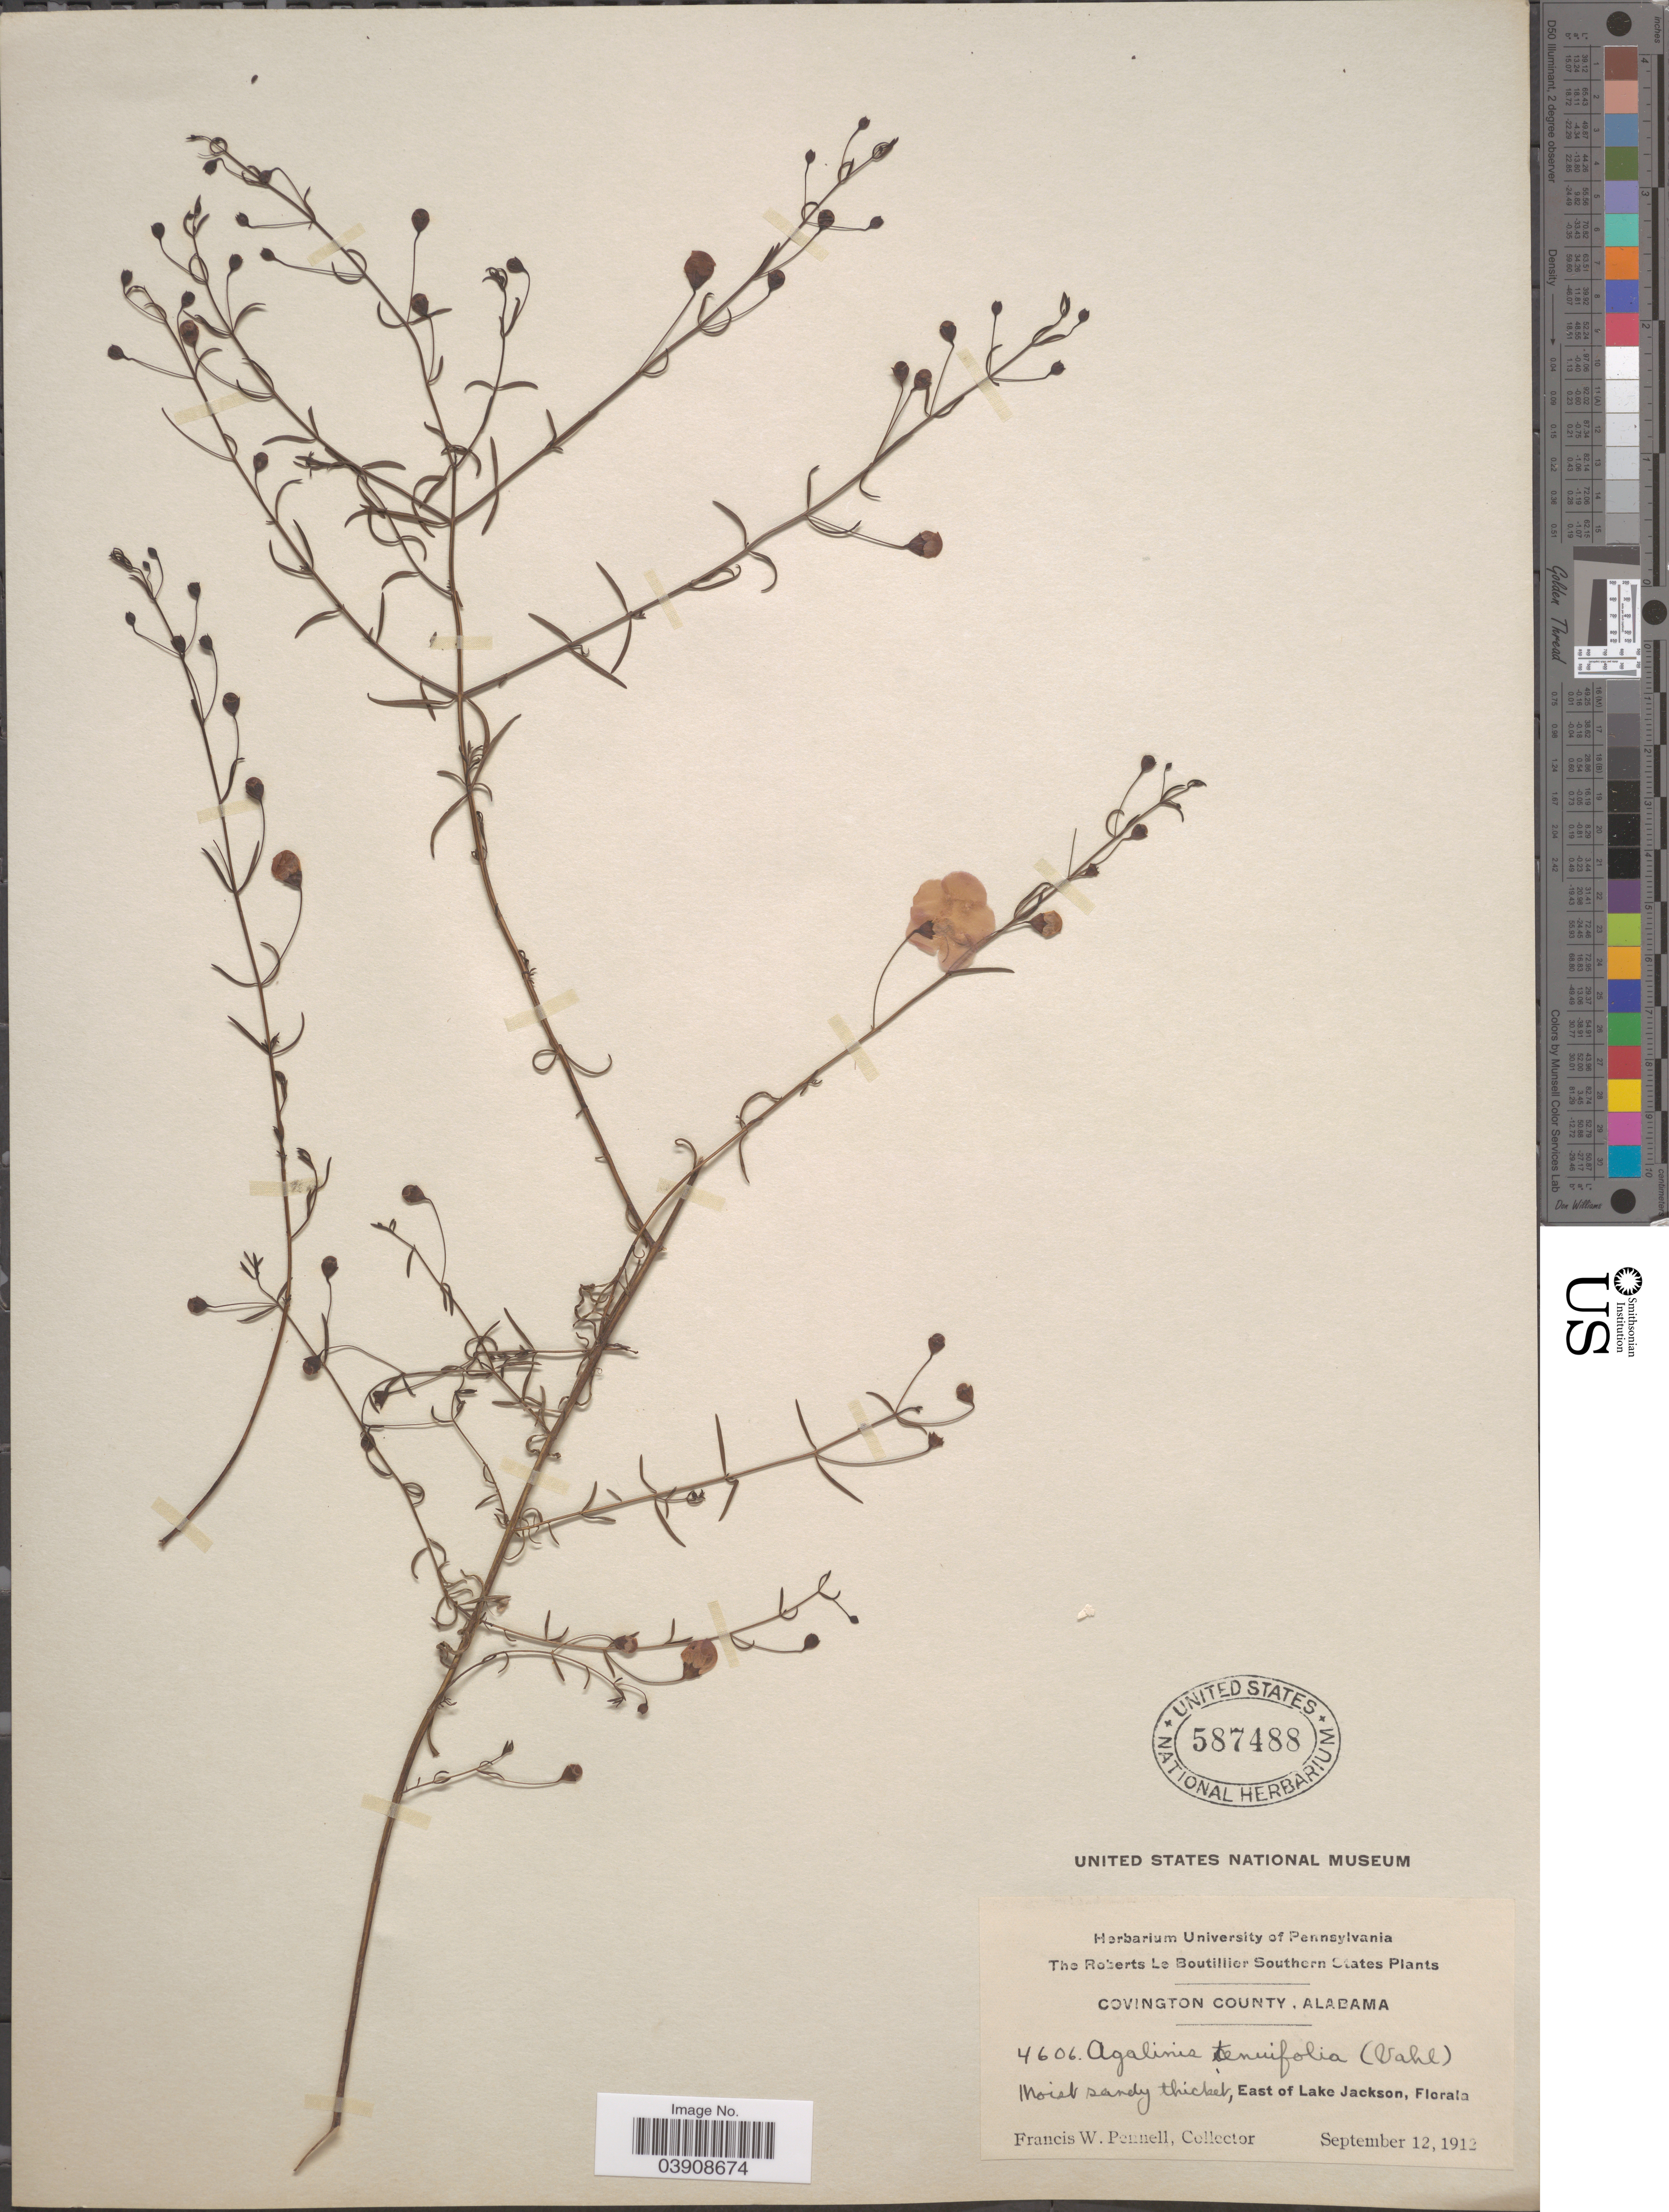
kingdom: Plantae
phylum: Tracheophyta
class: Magnoliopsida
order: Lamiales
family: Orobanchaceae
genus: Agalinis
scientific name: Agalinis tenuifolia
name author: (Vahl) Raf.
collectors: F. W. Pennell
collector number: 4606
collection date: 1912-09-12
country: United States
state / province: Alabama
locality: The Roberts Le Boutillier Southern States. Covington County. Moist sandy thicket, East of Lake Jackson, Florala.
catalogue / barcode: US 587488